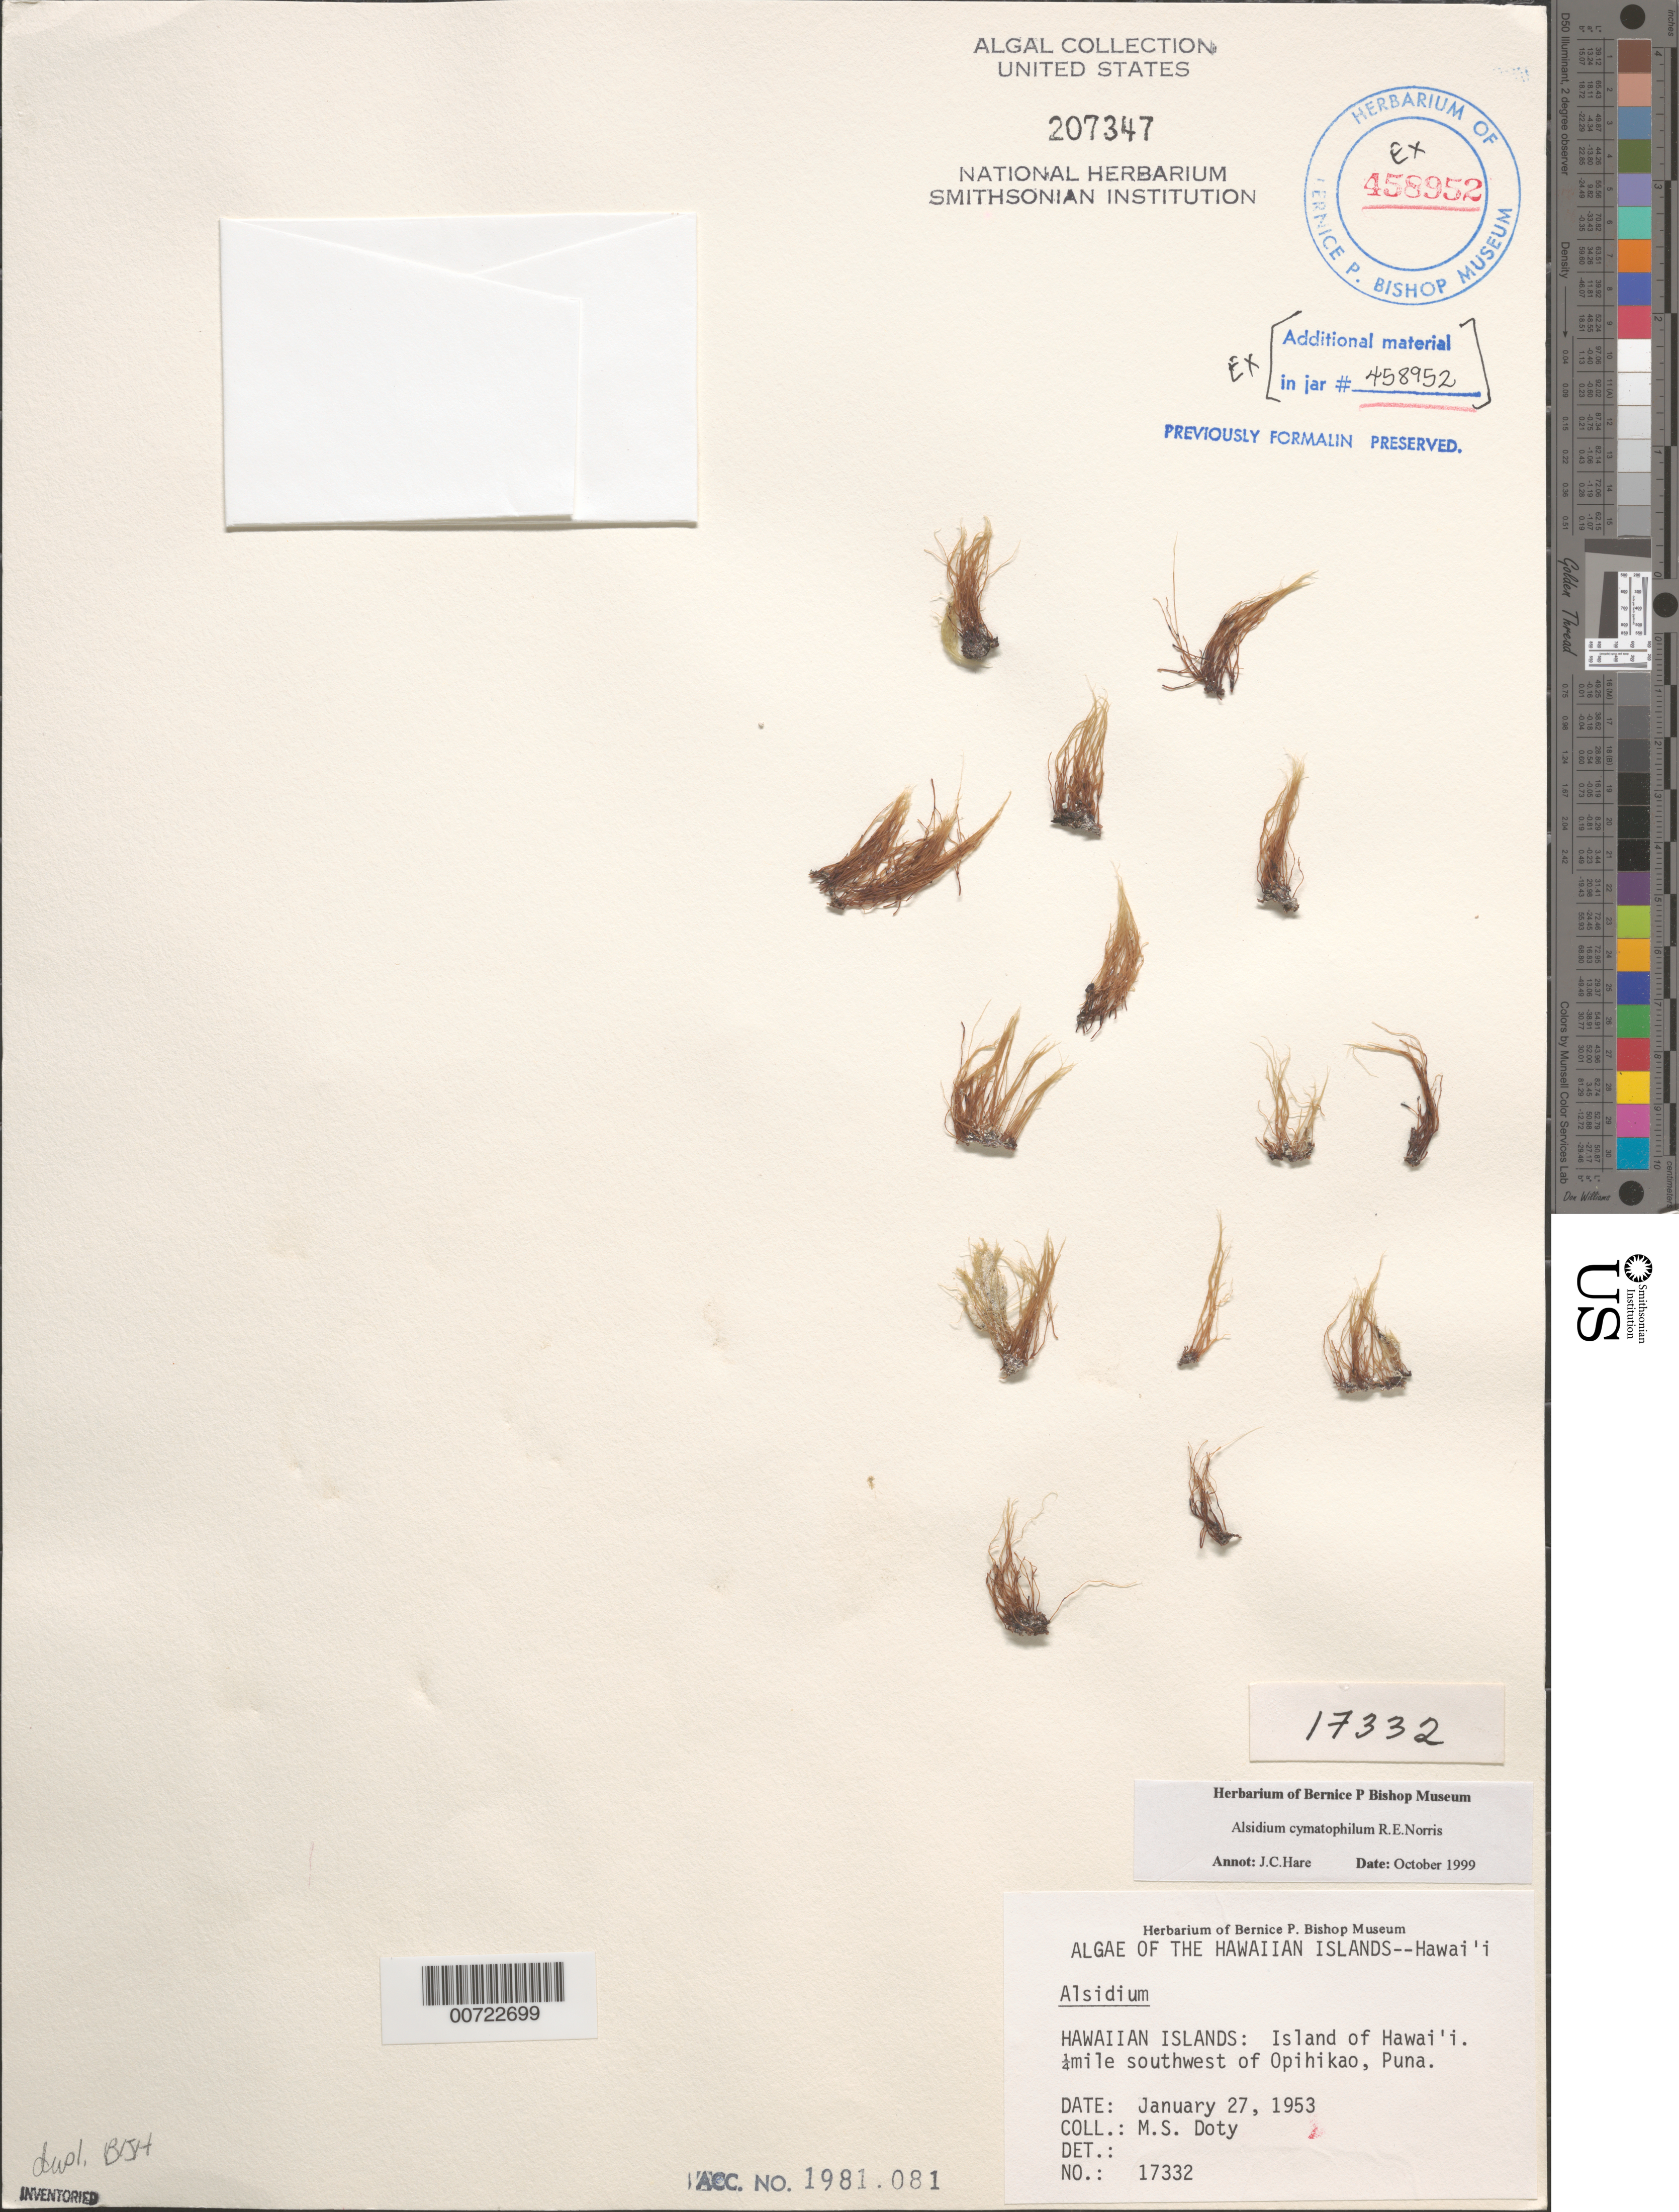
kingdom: Plantae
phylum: Rhodophyta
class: Florideophyceae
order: Ceramiales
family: Rhodomelaceae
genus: Digenea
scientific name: Digenea cymatophila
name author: (R.E. Norris) Diaz-Tapia & C.A. Maggs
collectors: M. S. Doty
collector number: MSD 17332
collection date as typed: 27 Jan 1953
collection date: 1953-01-27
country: United States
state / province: Hawaii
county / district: Hawaii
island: Hawaii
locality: Puna, 0.25 mile southwest of Opihikao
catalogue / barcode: US 207347